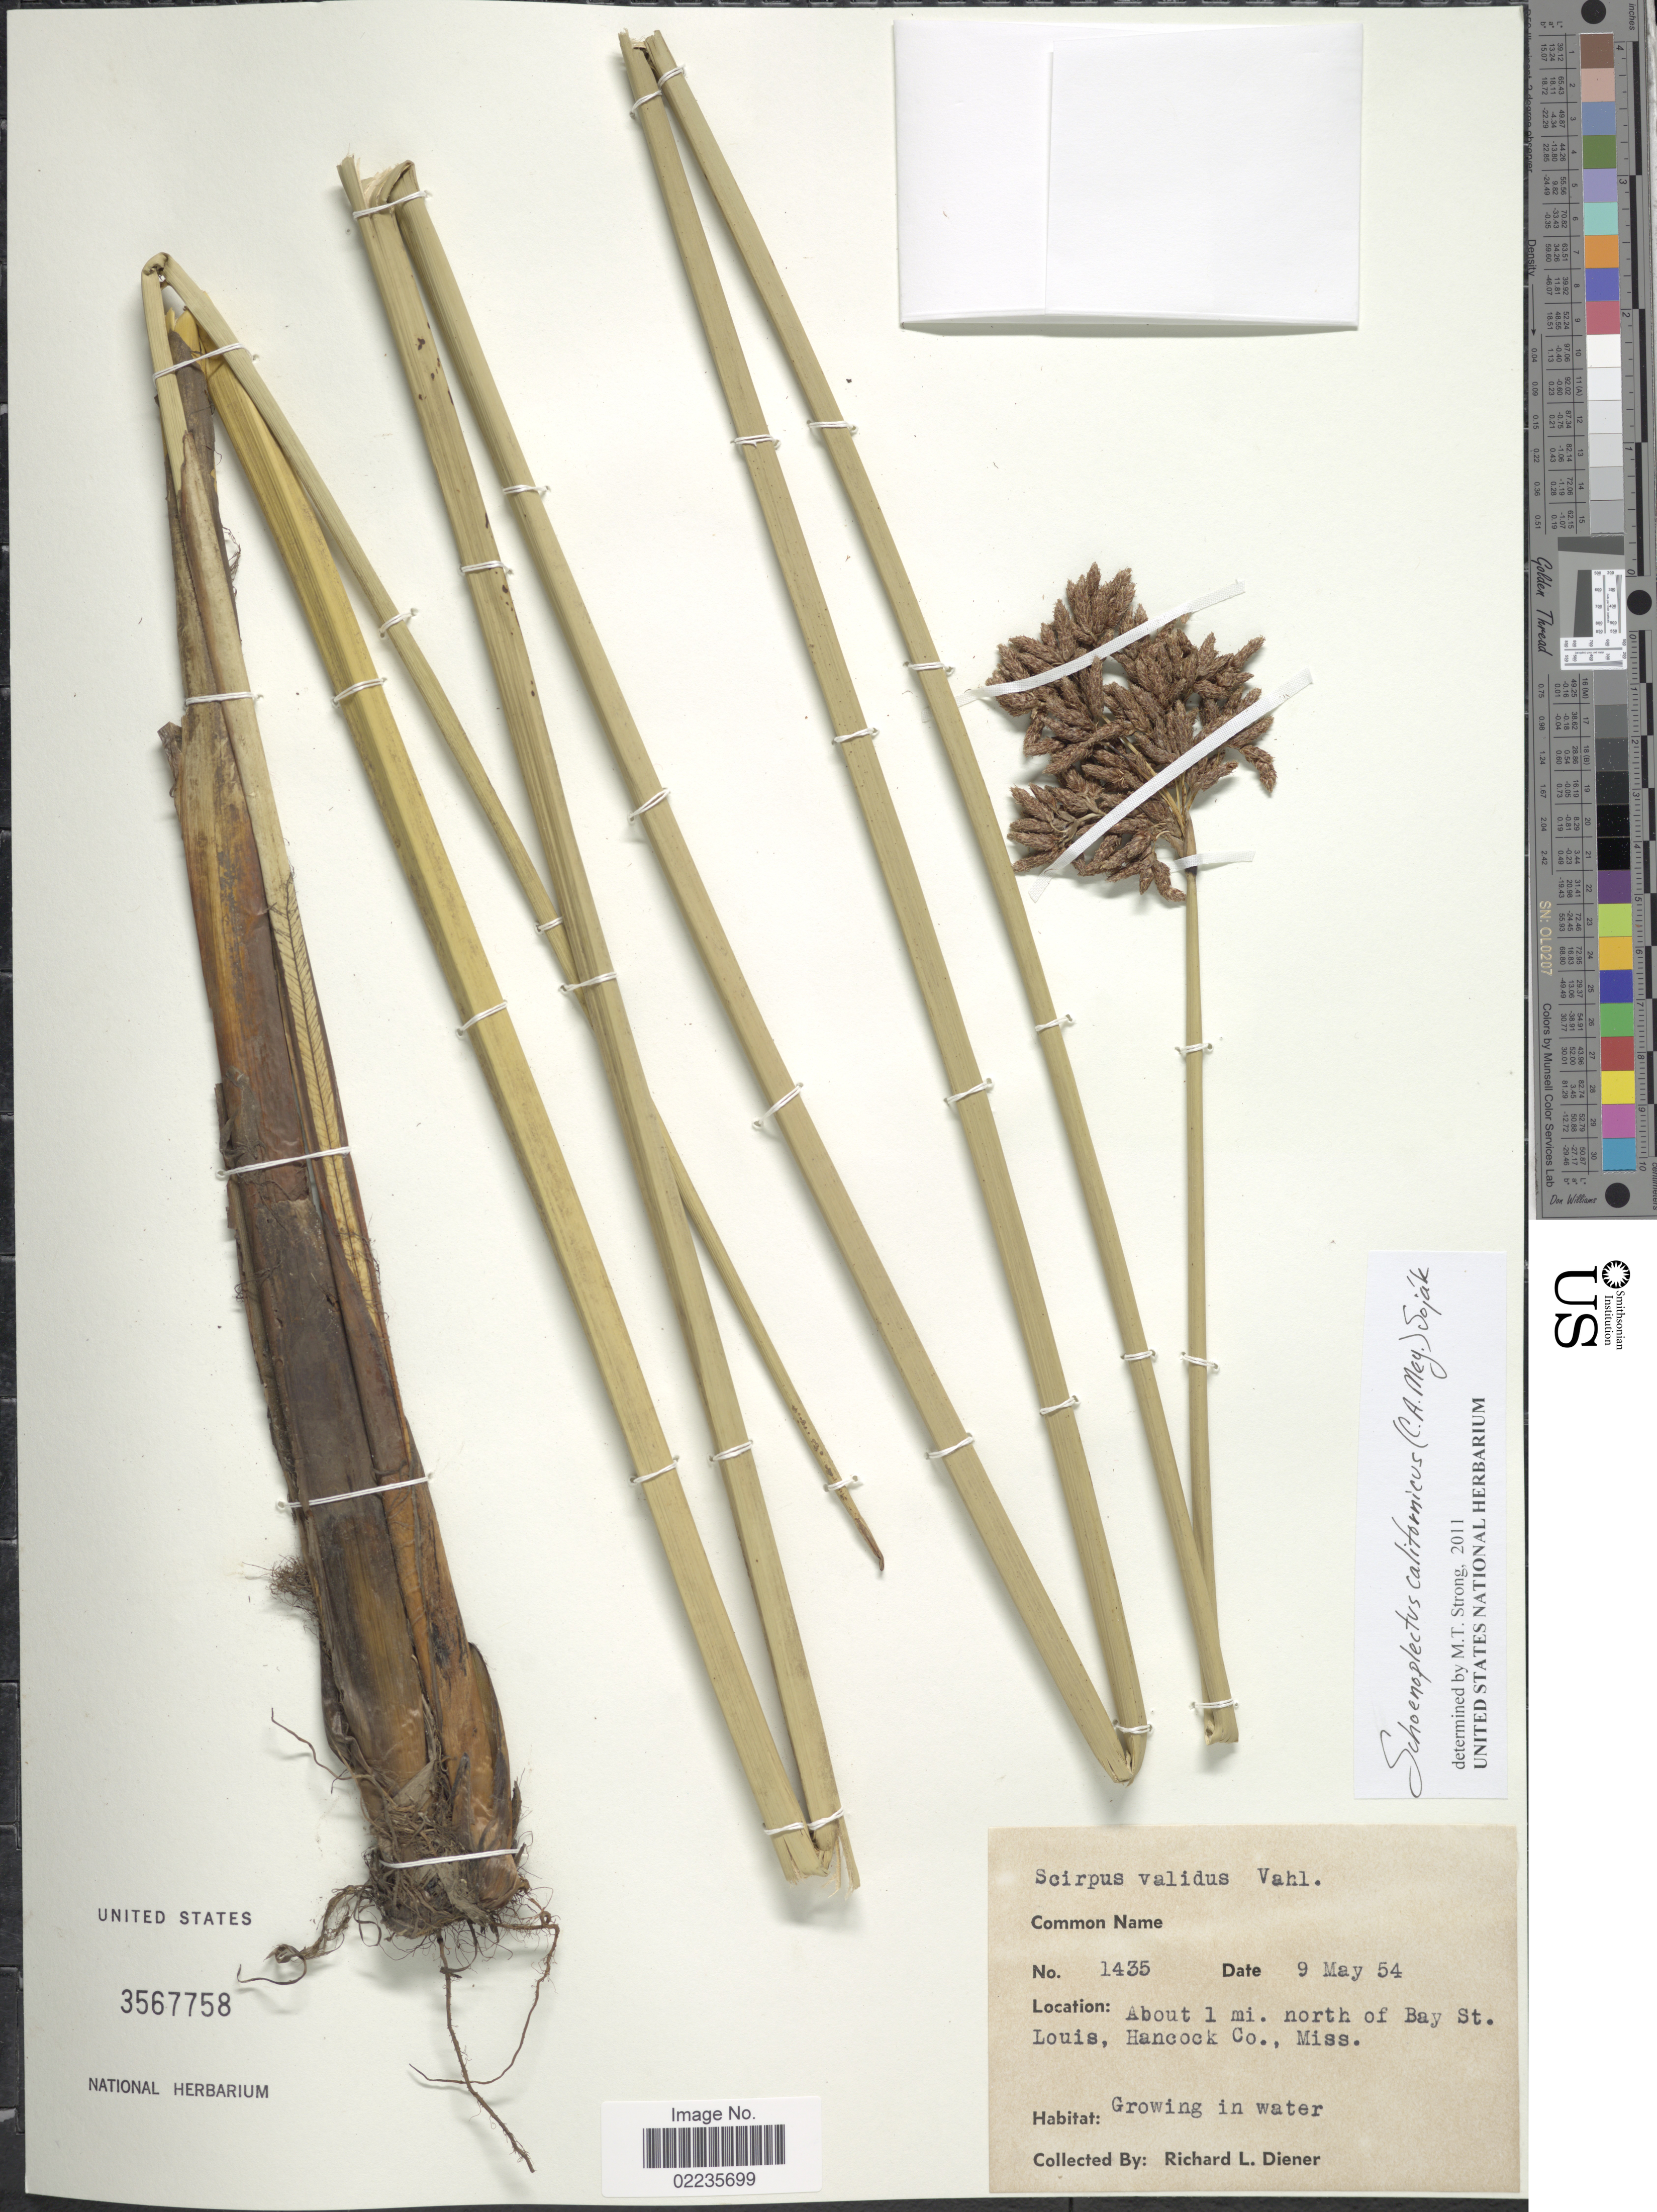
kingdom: Plantae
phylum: Tracheophyta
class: Liliopsida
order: Poales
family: Cyperaceae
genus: Schoenoplectus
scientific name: Schoenoplectus californicus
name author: (C.A. Mey.) Soják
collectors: R. Diener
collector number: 1435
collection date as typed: Transcribed d/m/y: 9/5/54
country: United States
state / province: Mississippi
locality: About 1 mi. north of Bay St. Louis, Hancock Co., Miss.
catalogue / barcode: US 3567758